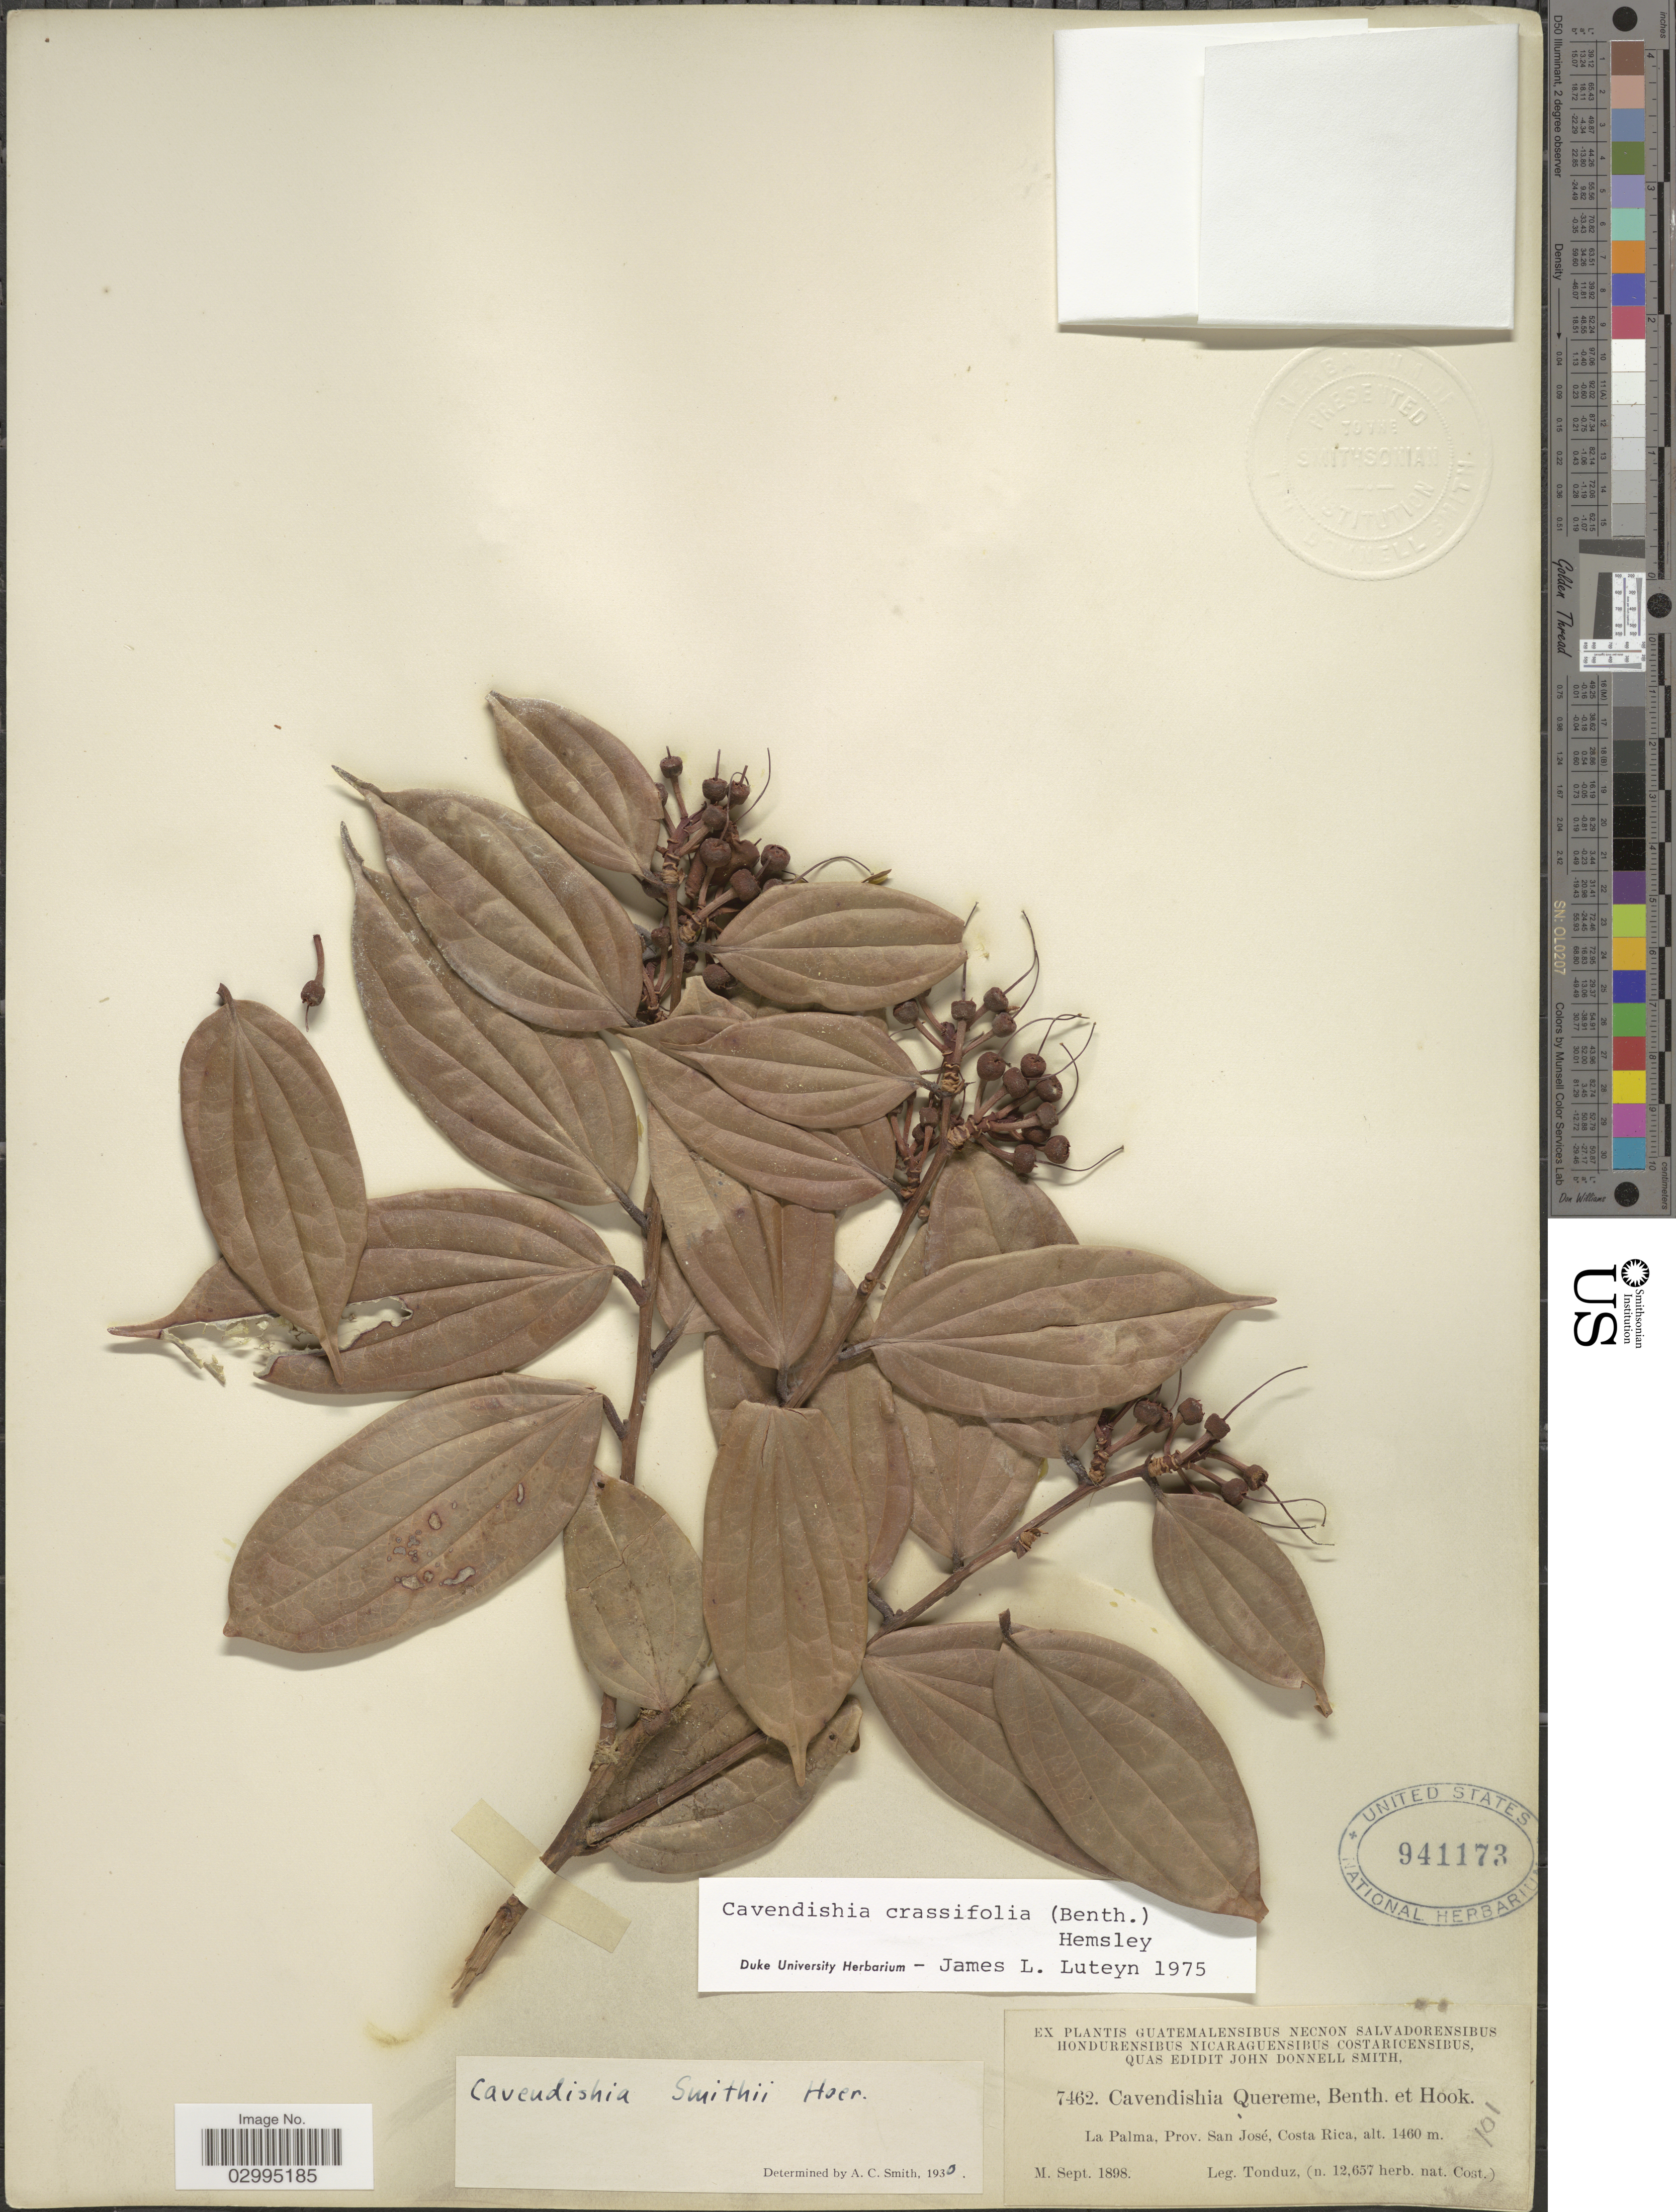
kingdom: Plantae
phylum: Tracheophyta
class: Magnoliopsida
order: Ericales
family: Ericaceae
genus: Cavendishia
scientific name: Cavendishia crassifolia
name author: (Benth.) Hemsl.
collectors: Tonduz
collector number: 7462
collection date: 1898-09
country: Costa Rica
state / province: San José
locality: La Palma, Prov. San José.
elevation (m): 1460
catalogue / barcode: US 941173